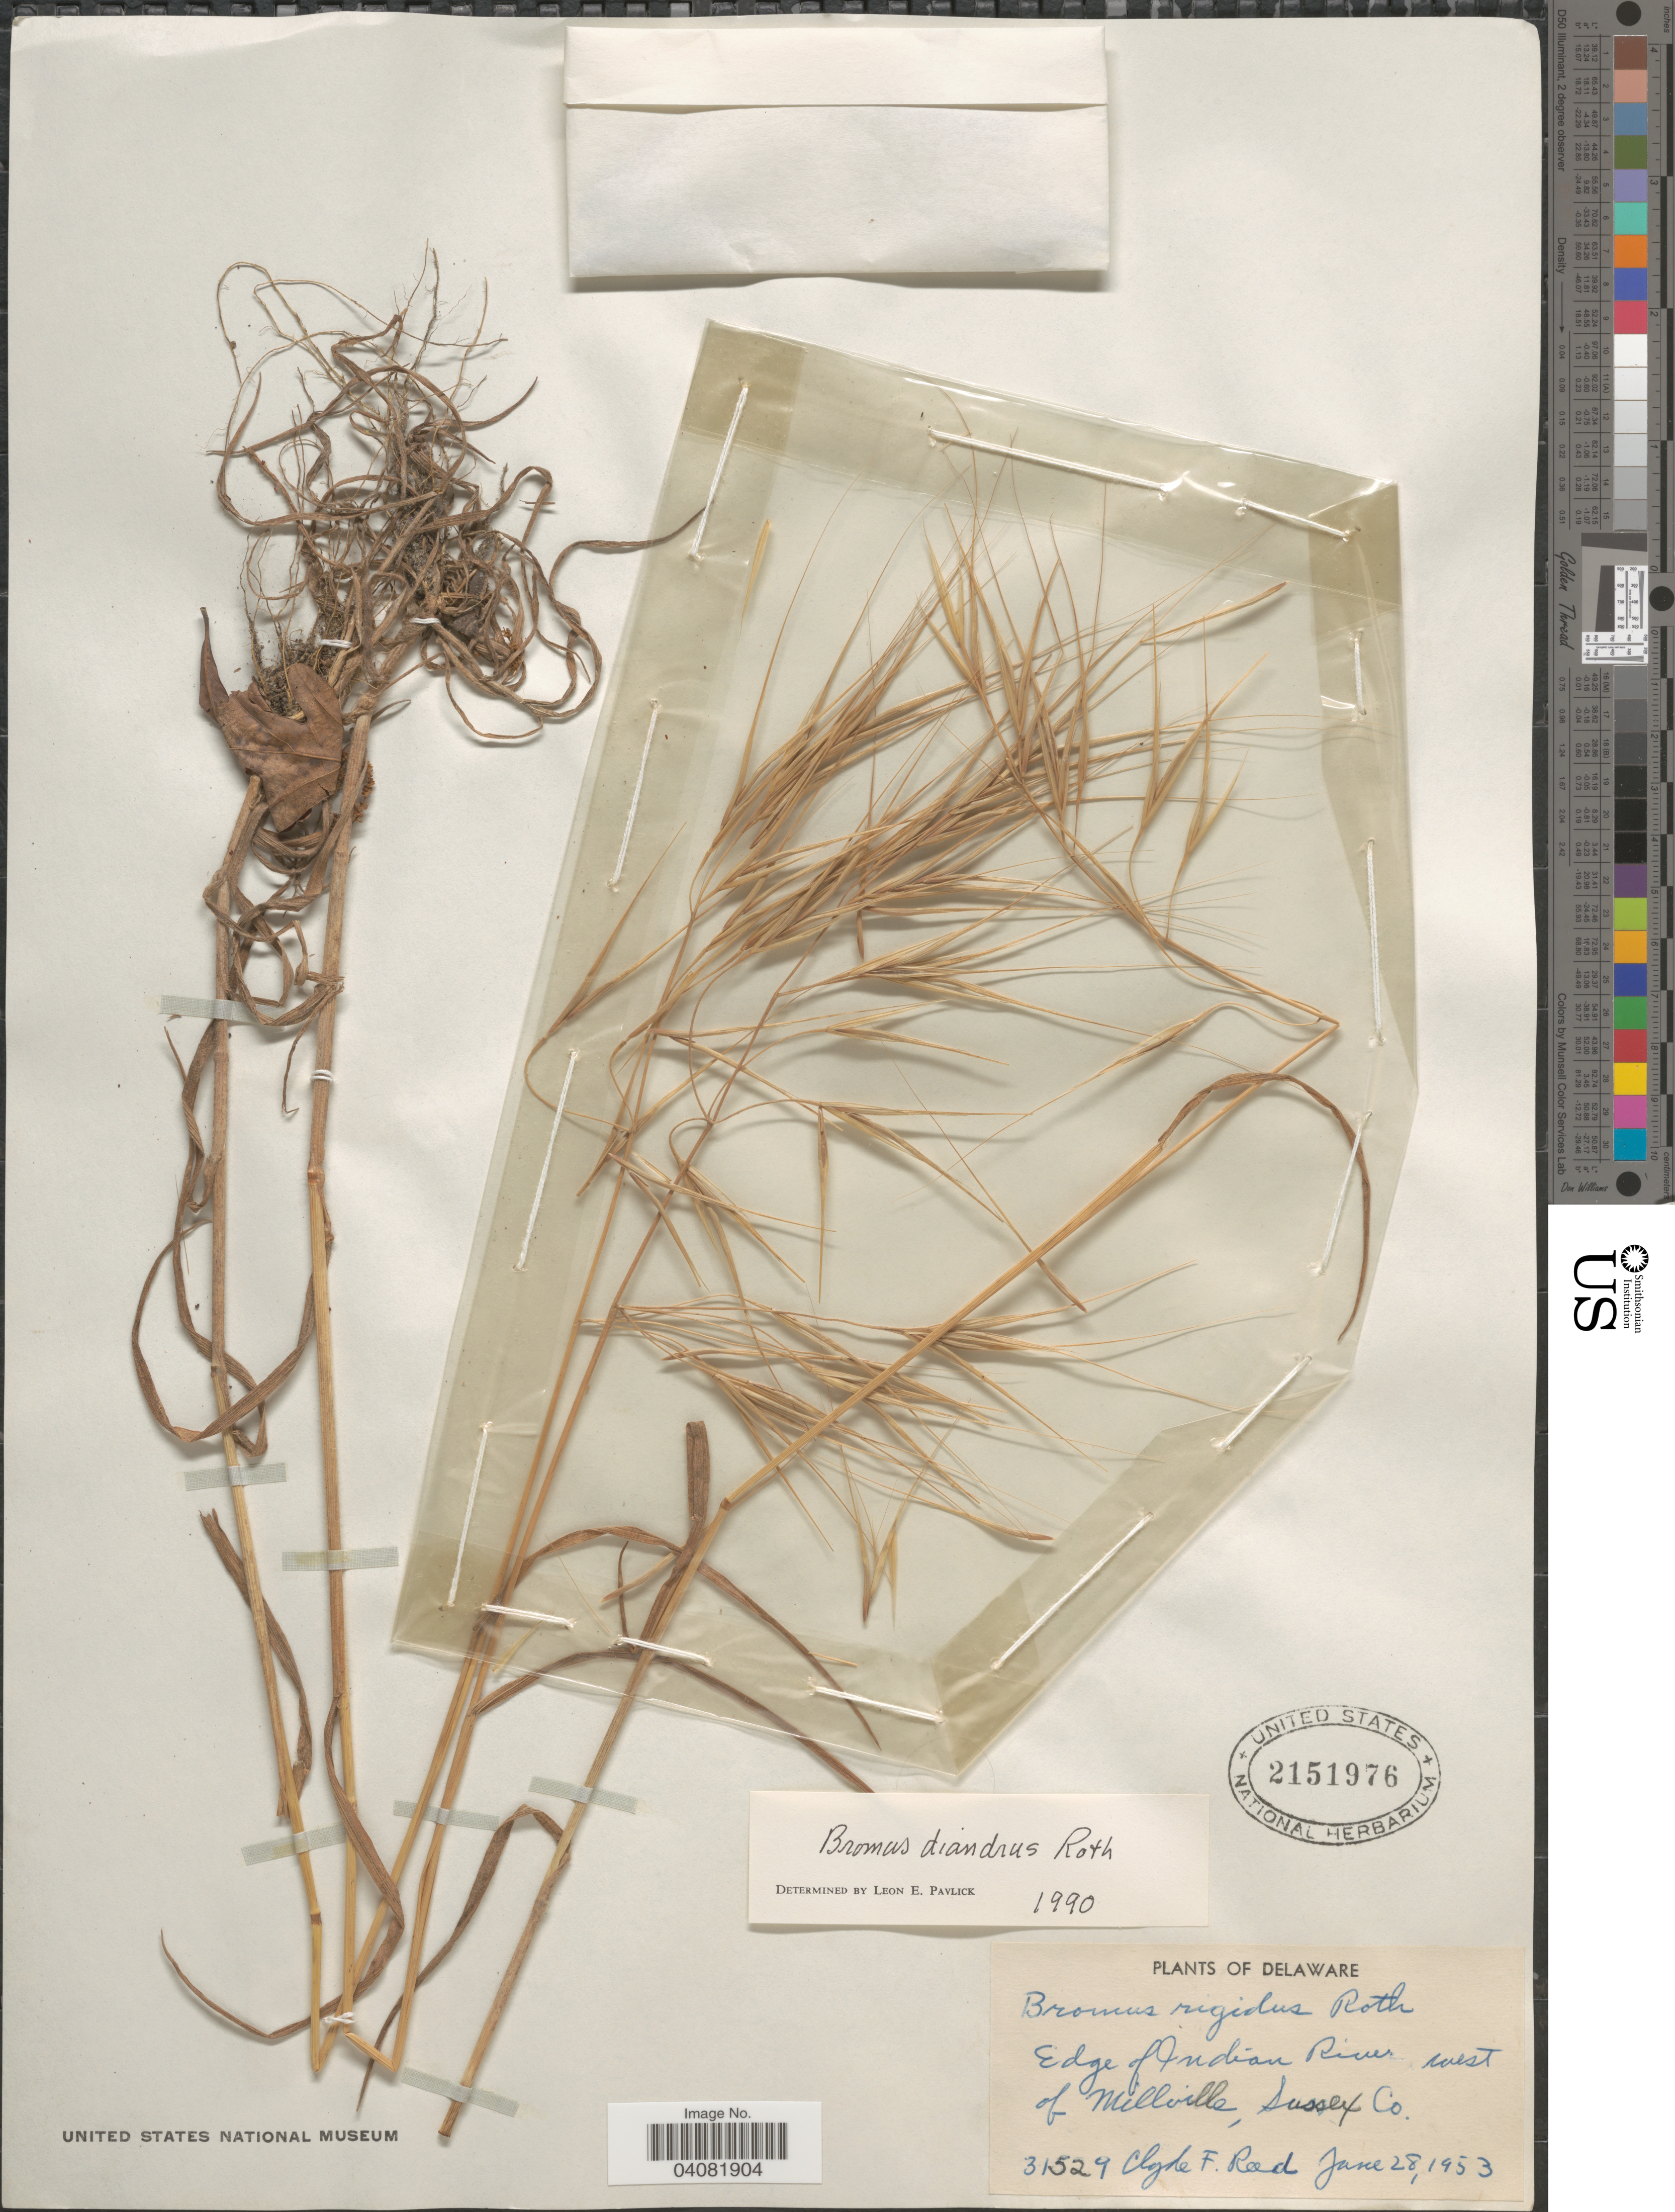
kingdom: Plantae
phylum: Tracheophyta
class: Liliopsida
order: Poales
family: Poaceae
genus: Bromus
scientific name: Bromus diandrus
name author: Roth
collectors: C. F. Reed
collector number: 31529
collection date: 1953-06-28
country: United States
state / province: Delaware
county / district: Sussex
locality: Edge of Indian River. West of Millville, Sussex Co.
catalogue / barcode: US 2151976